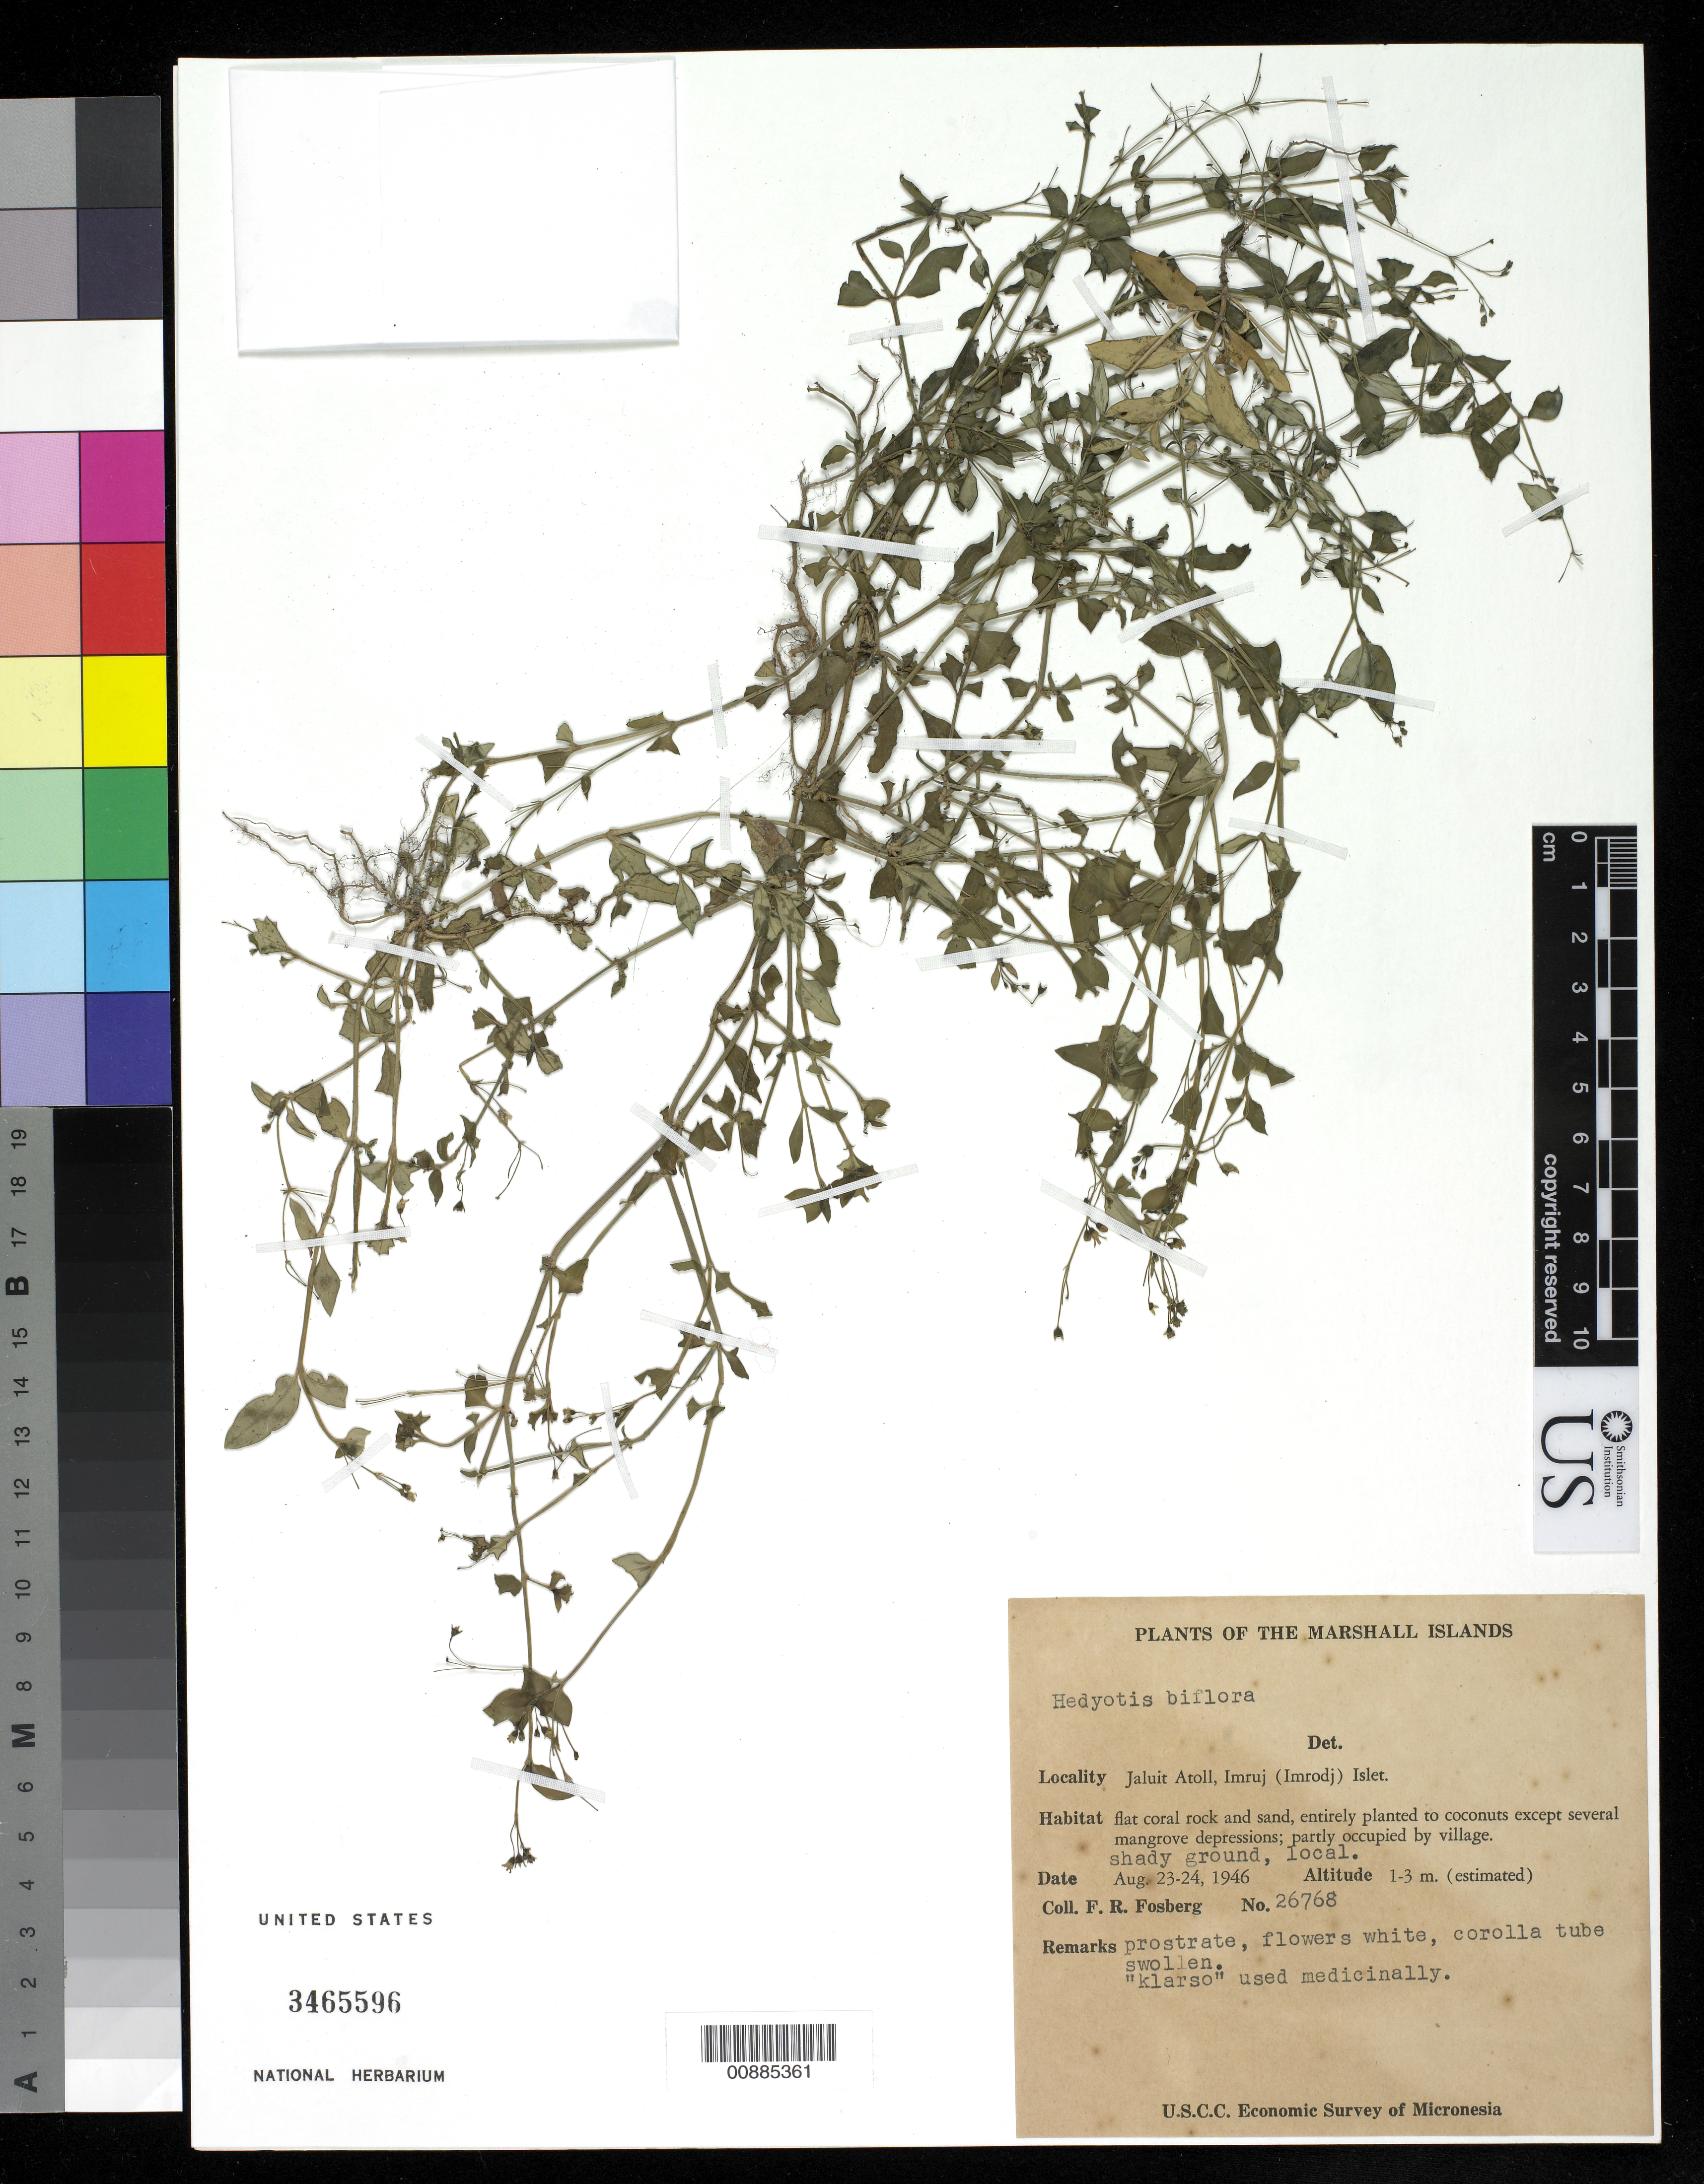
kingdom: Plantae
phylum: Tracheophyta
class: Magnoliopsida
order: Gentianales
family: Rubiaceae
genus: Leptopetalum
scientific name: Leptopetalum biflorum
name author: (L.) Neupane & N. Wikstr.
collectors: F. R. Fosberg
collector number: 26768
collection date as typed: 23 Aug 1946 to 24 Aug 1946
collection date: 1946-08-23/1946-08-24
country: Marshall Islands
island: Jaluit Atoll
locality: Imruj (Imrodj) Islet.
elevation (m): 1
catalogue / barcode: US 3465596